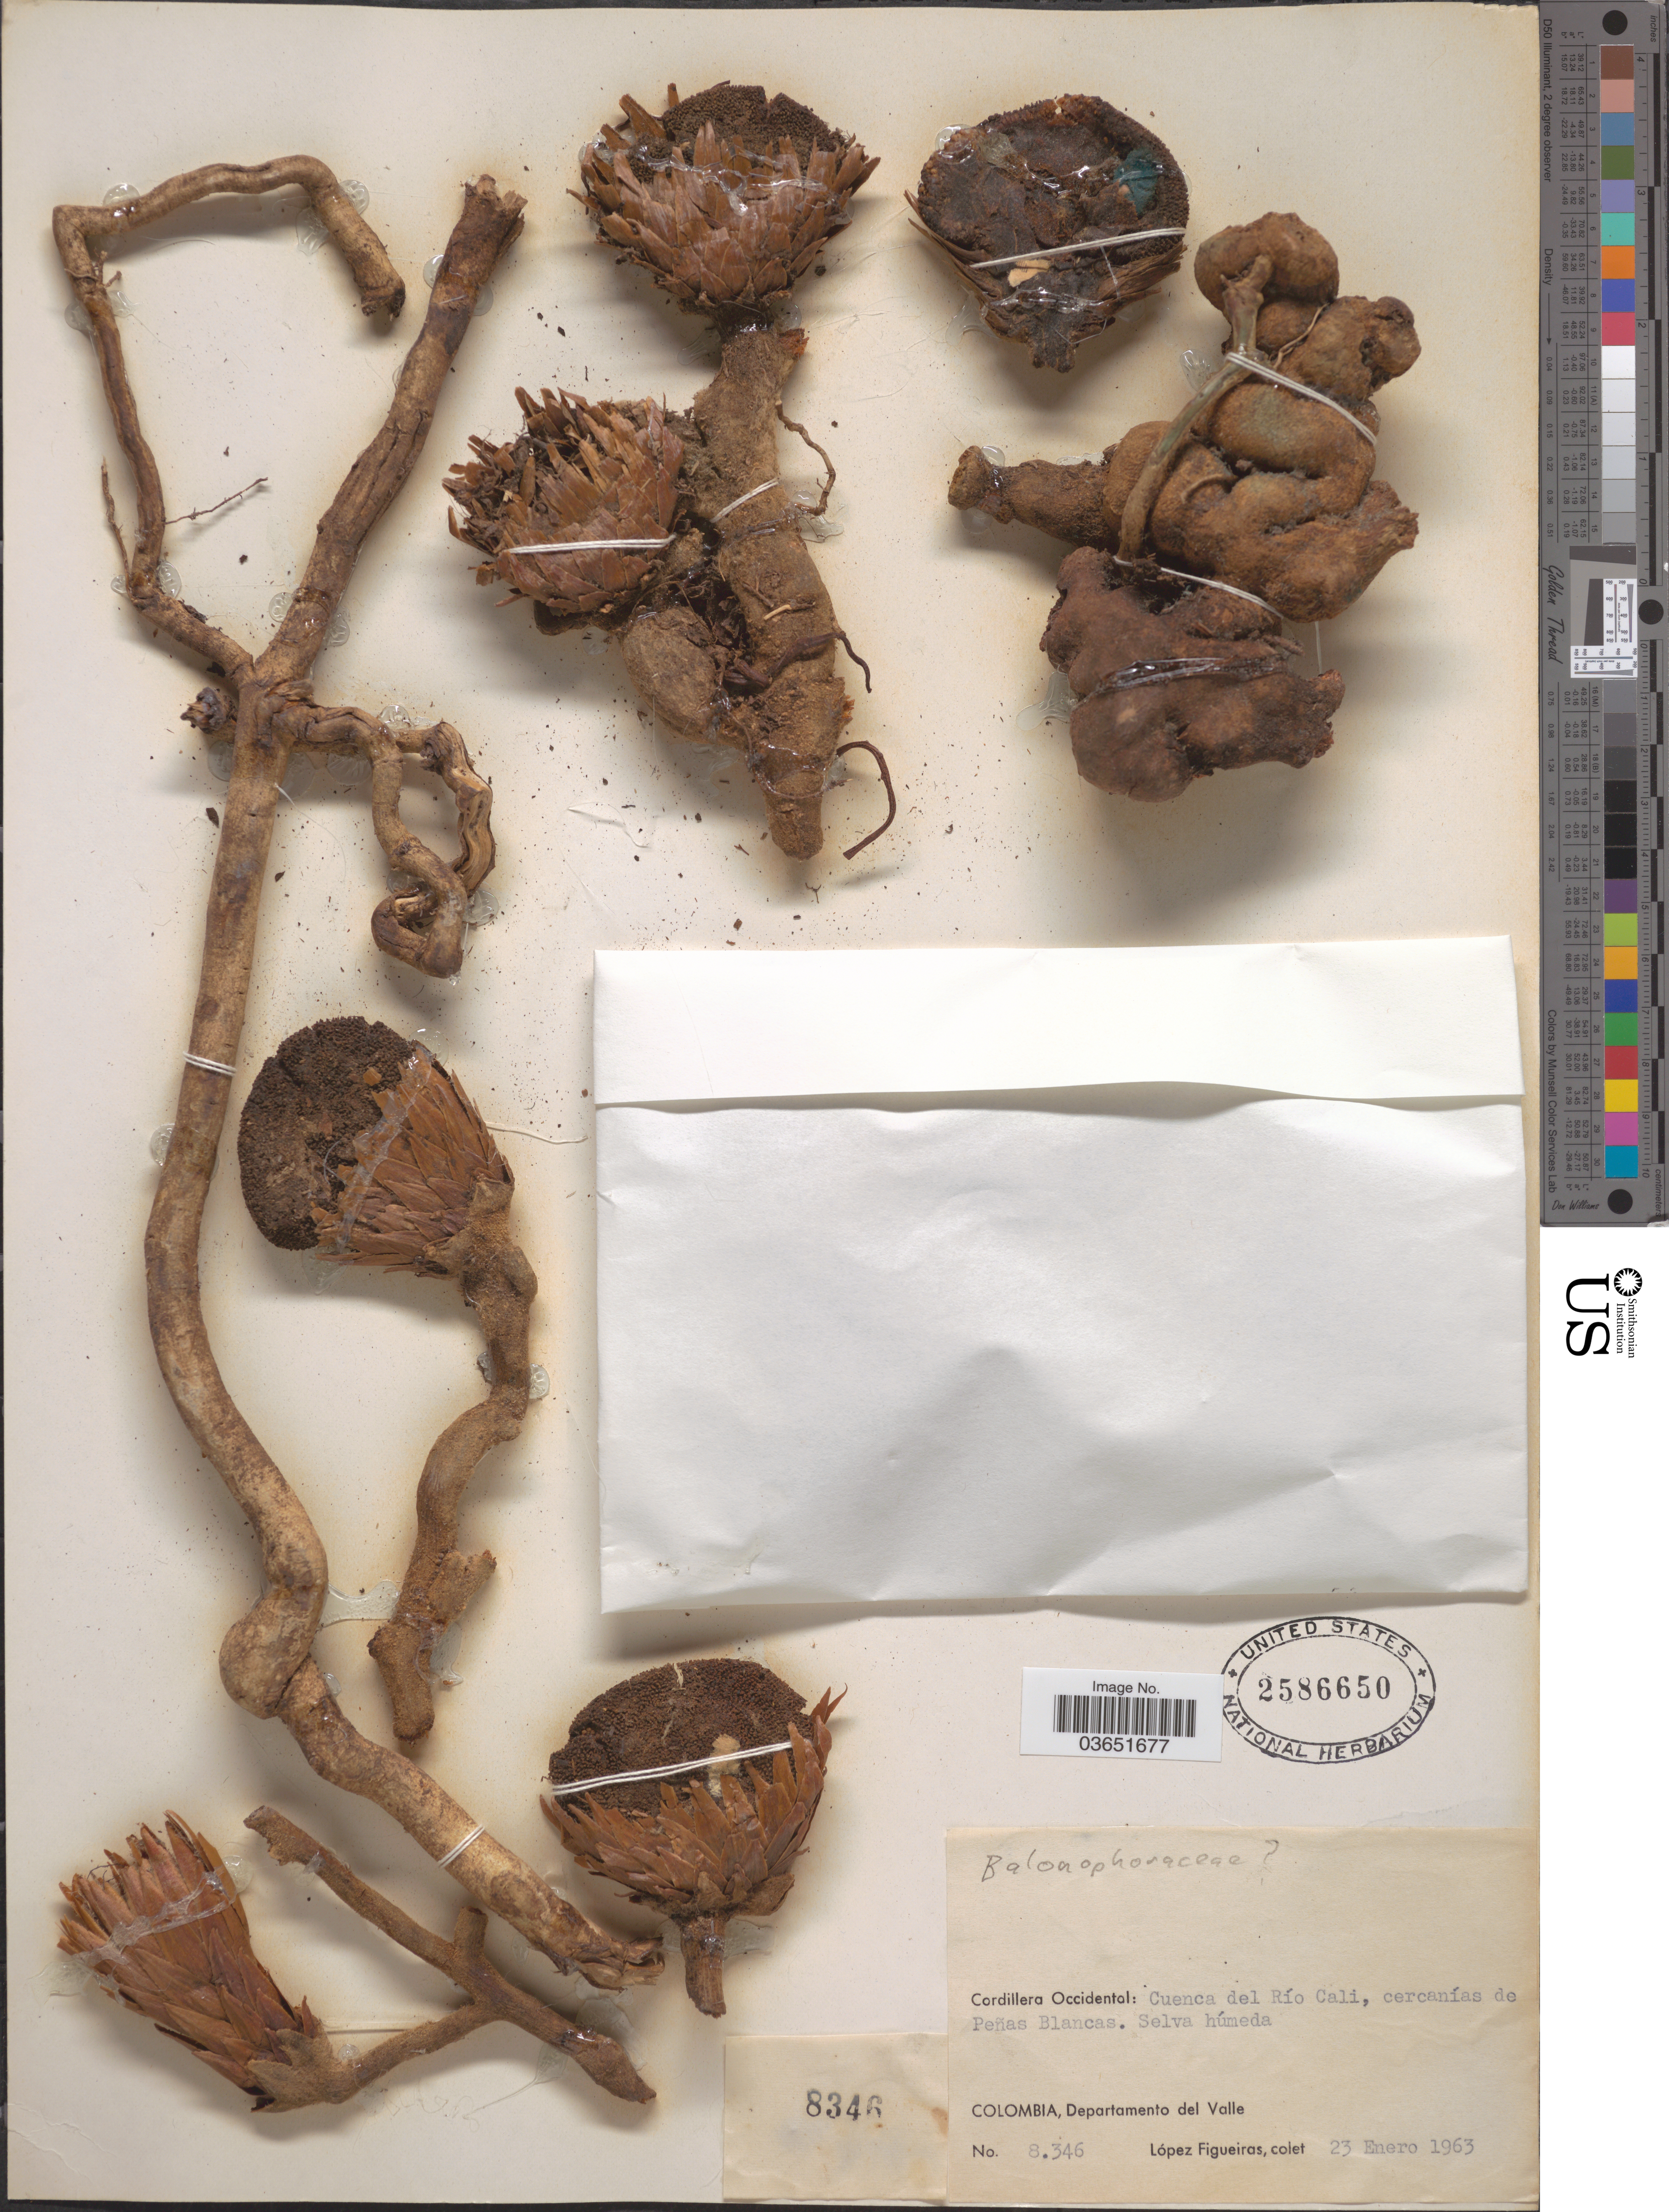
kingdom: Plantae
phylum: Tracheophyta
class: Magnoliopsida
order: Santalales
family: Balanophoraceae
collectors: M. López Figueiras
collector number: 8346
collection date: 1963-01-23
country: Colombia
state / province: Valle del Cauca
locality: Cordillera Occidental: Cuenca del Río Cali, cercanías de Peñas Blancas. Departamento del Valle.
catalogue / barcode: US 2586650